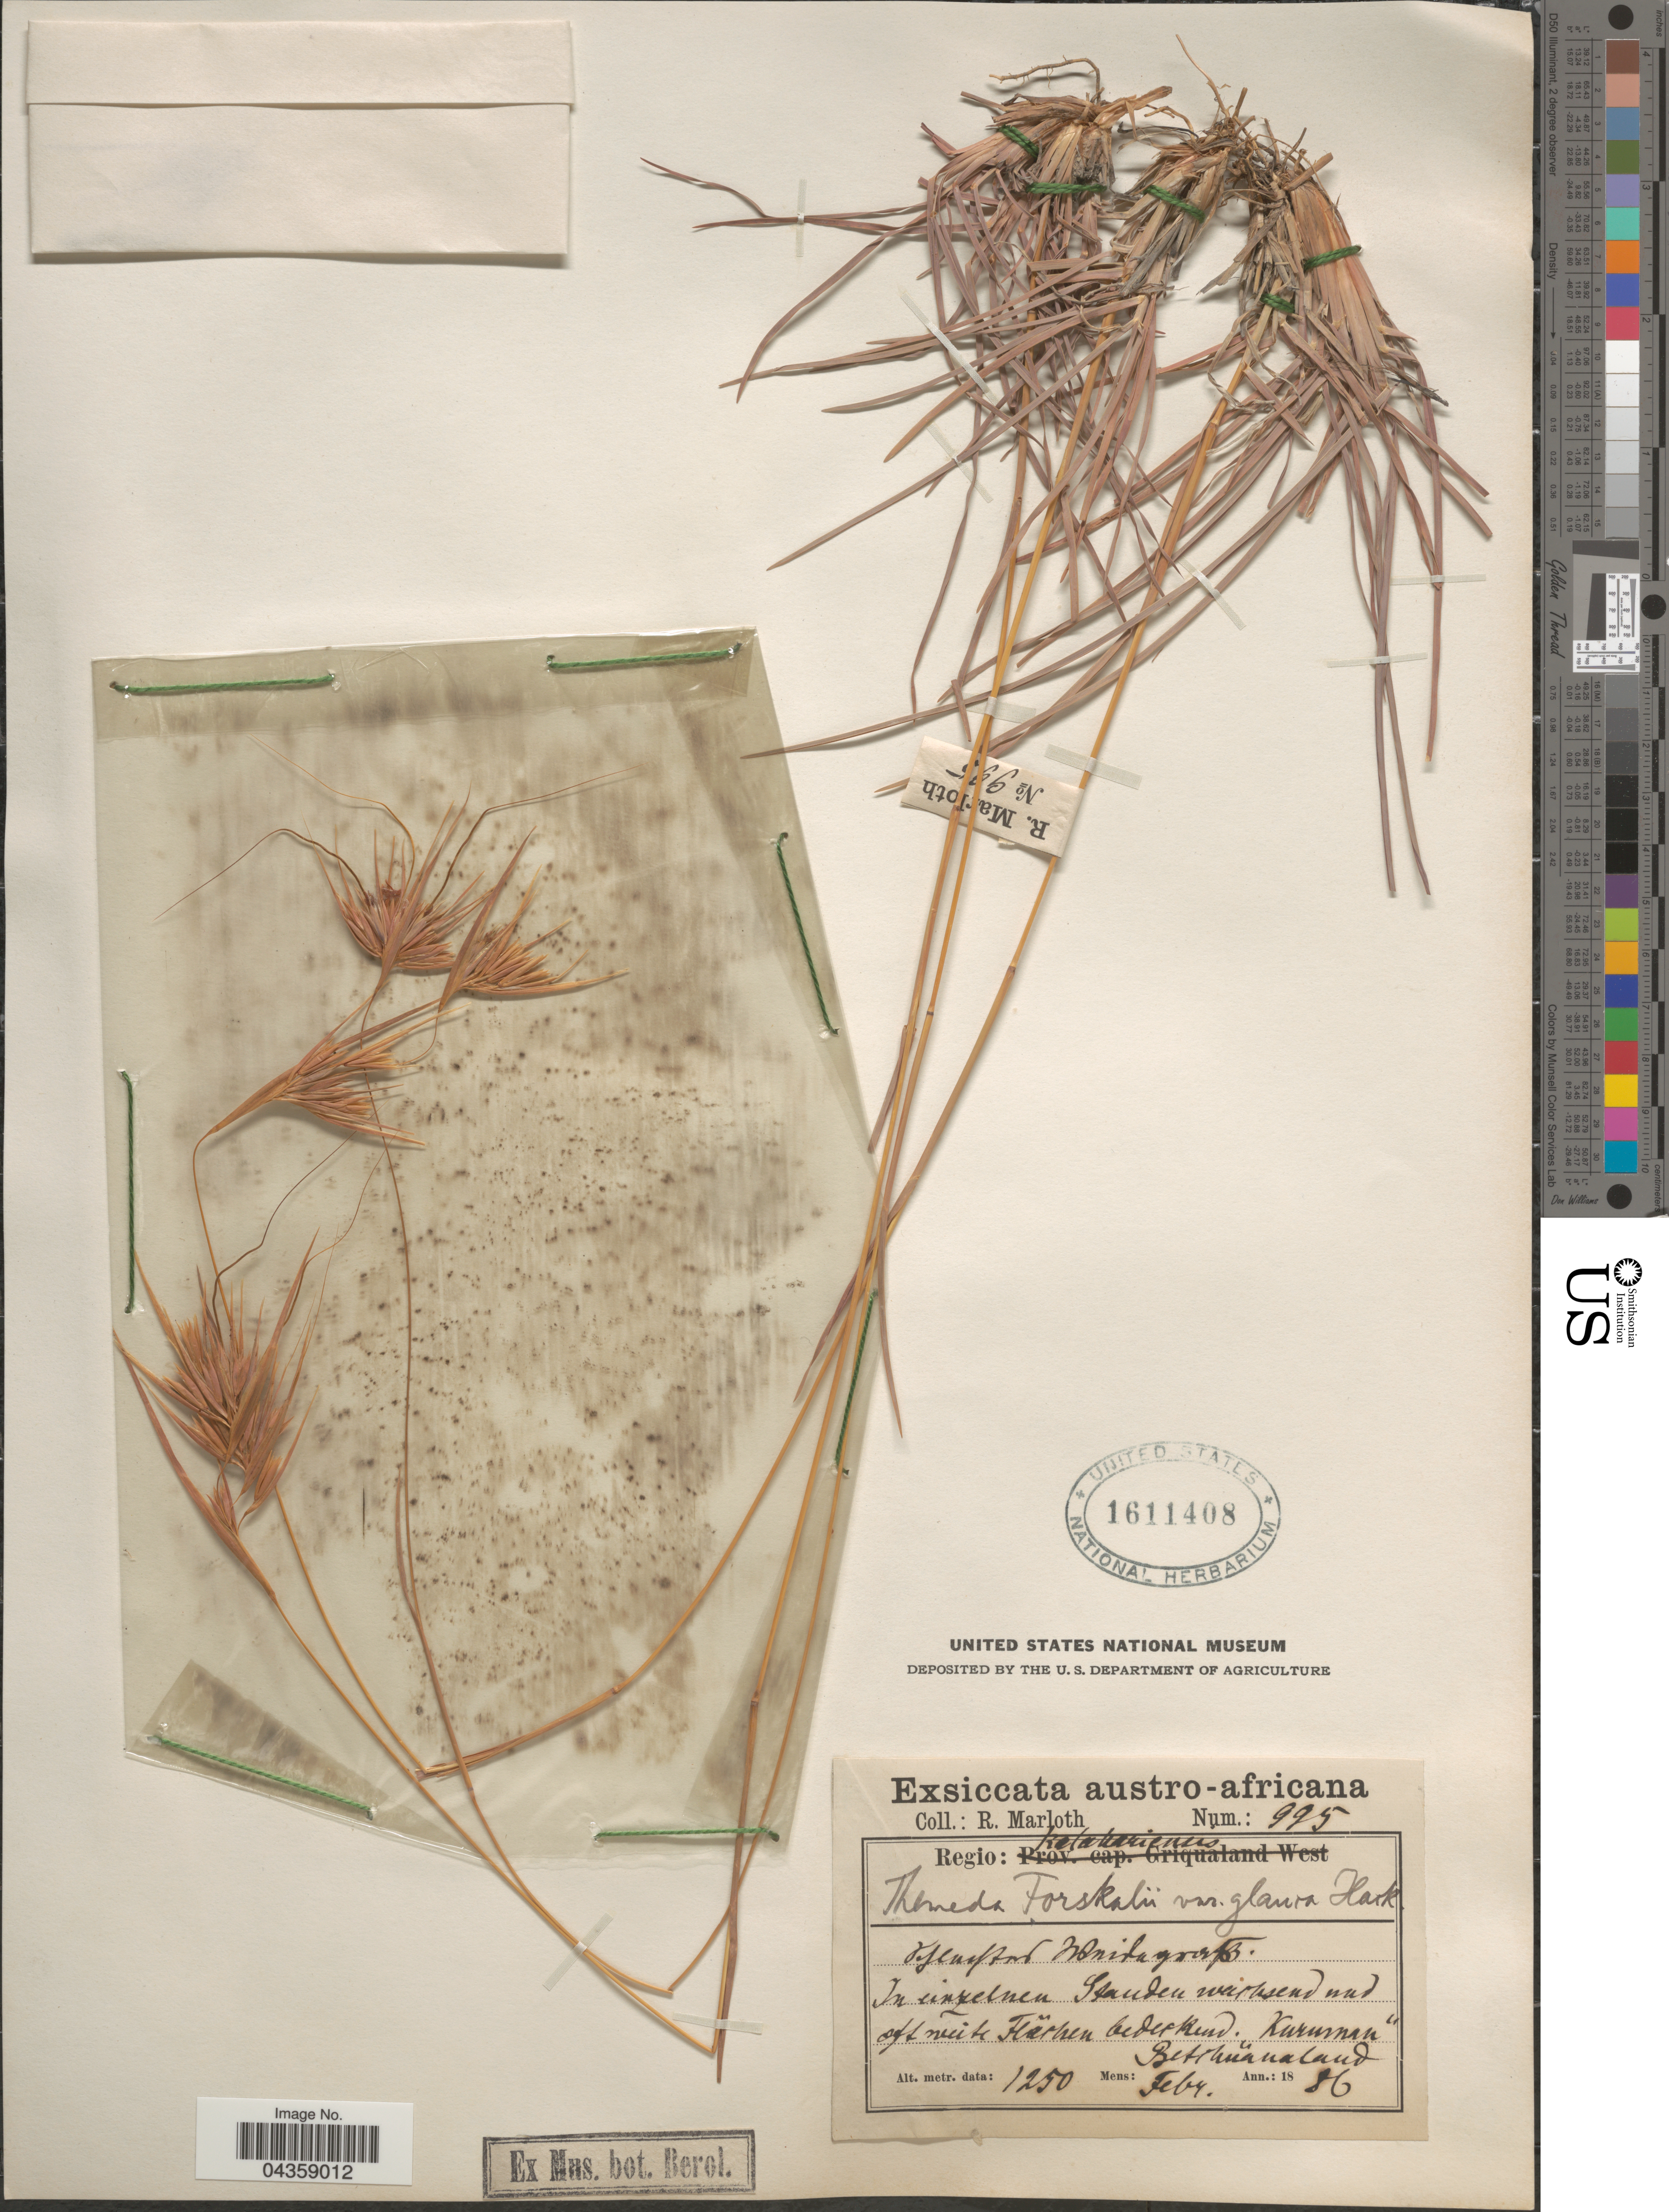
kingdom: Plantae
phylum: Tracheophyta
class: Liliopsida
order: Poales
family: Poaceae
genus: Themeda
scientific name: Themeda triandra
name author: Forssk.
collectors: R. Marloth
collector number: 995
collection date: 1886-02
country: Botswana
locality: Regio: Kelakarienus [interpreted]. In einzelnen Standen warhsend [interpreted] und oftweite Flachen bederkend. Bethuanaland.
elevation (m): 1250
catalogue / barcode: US 1611408